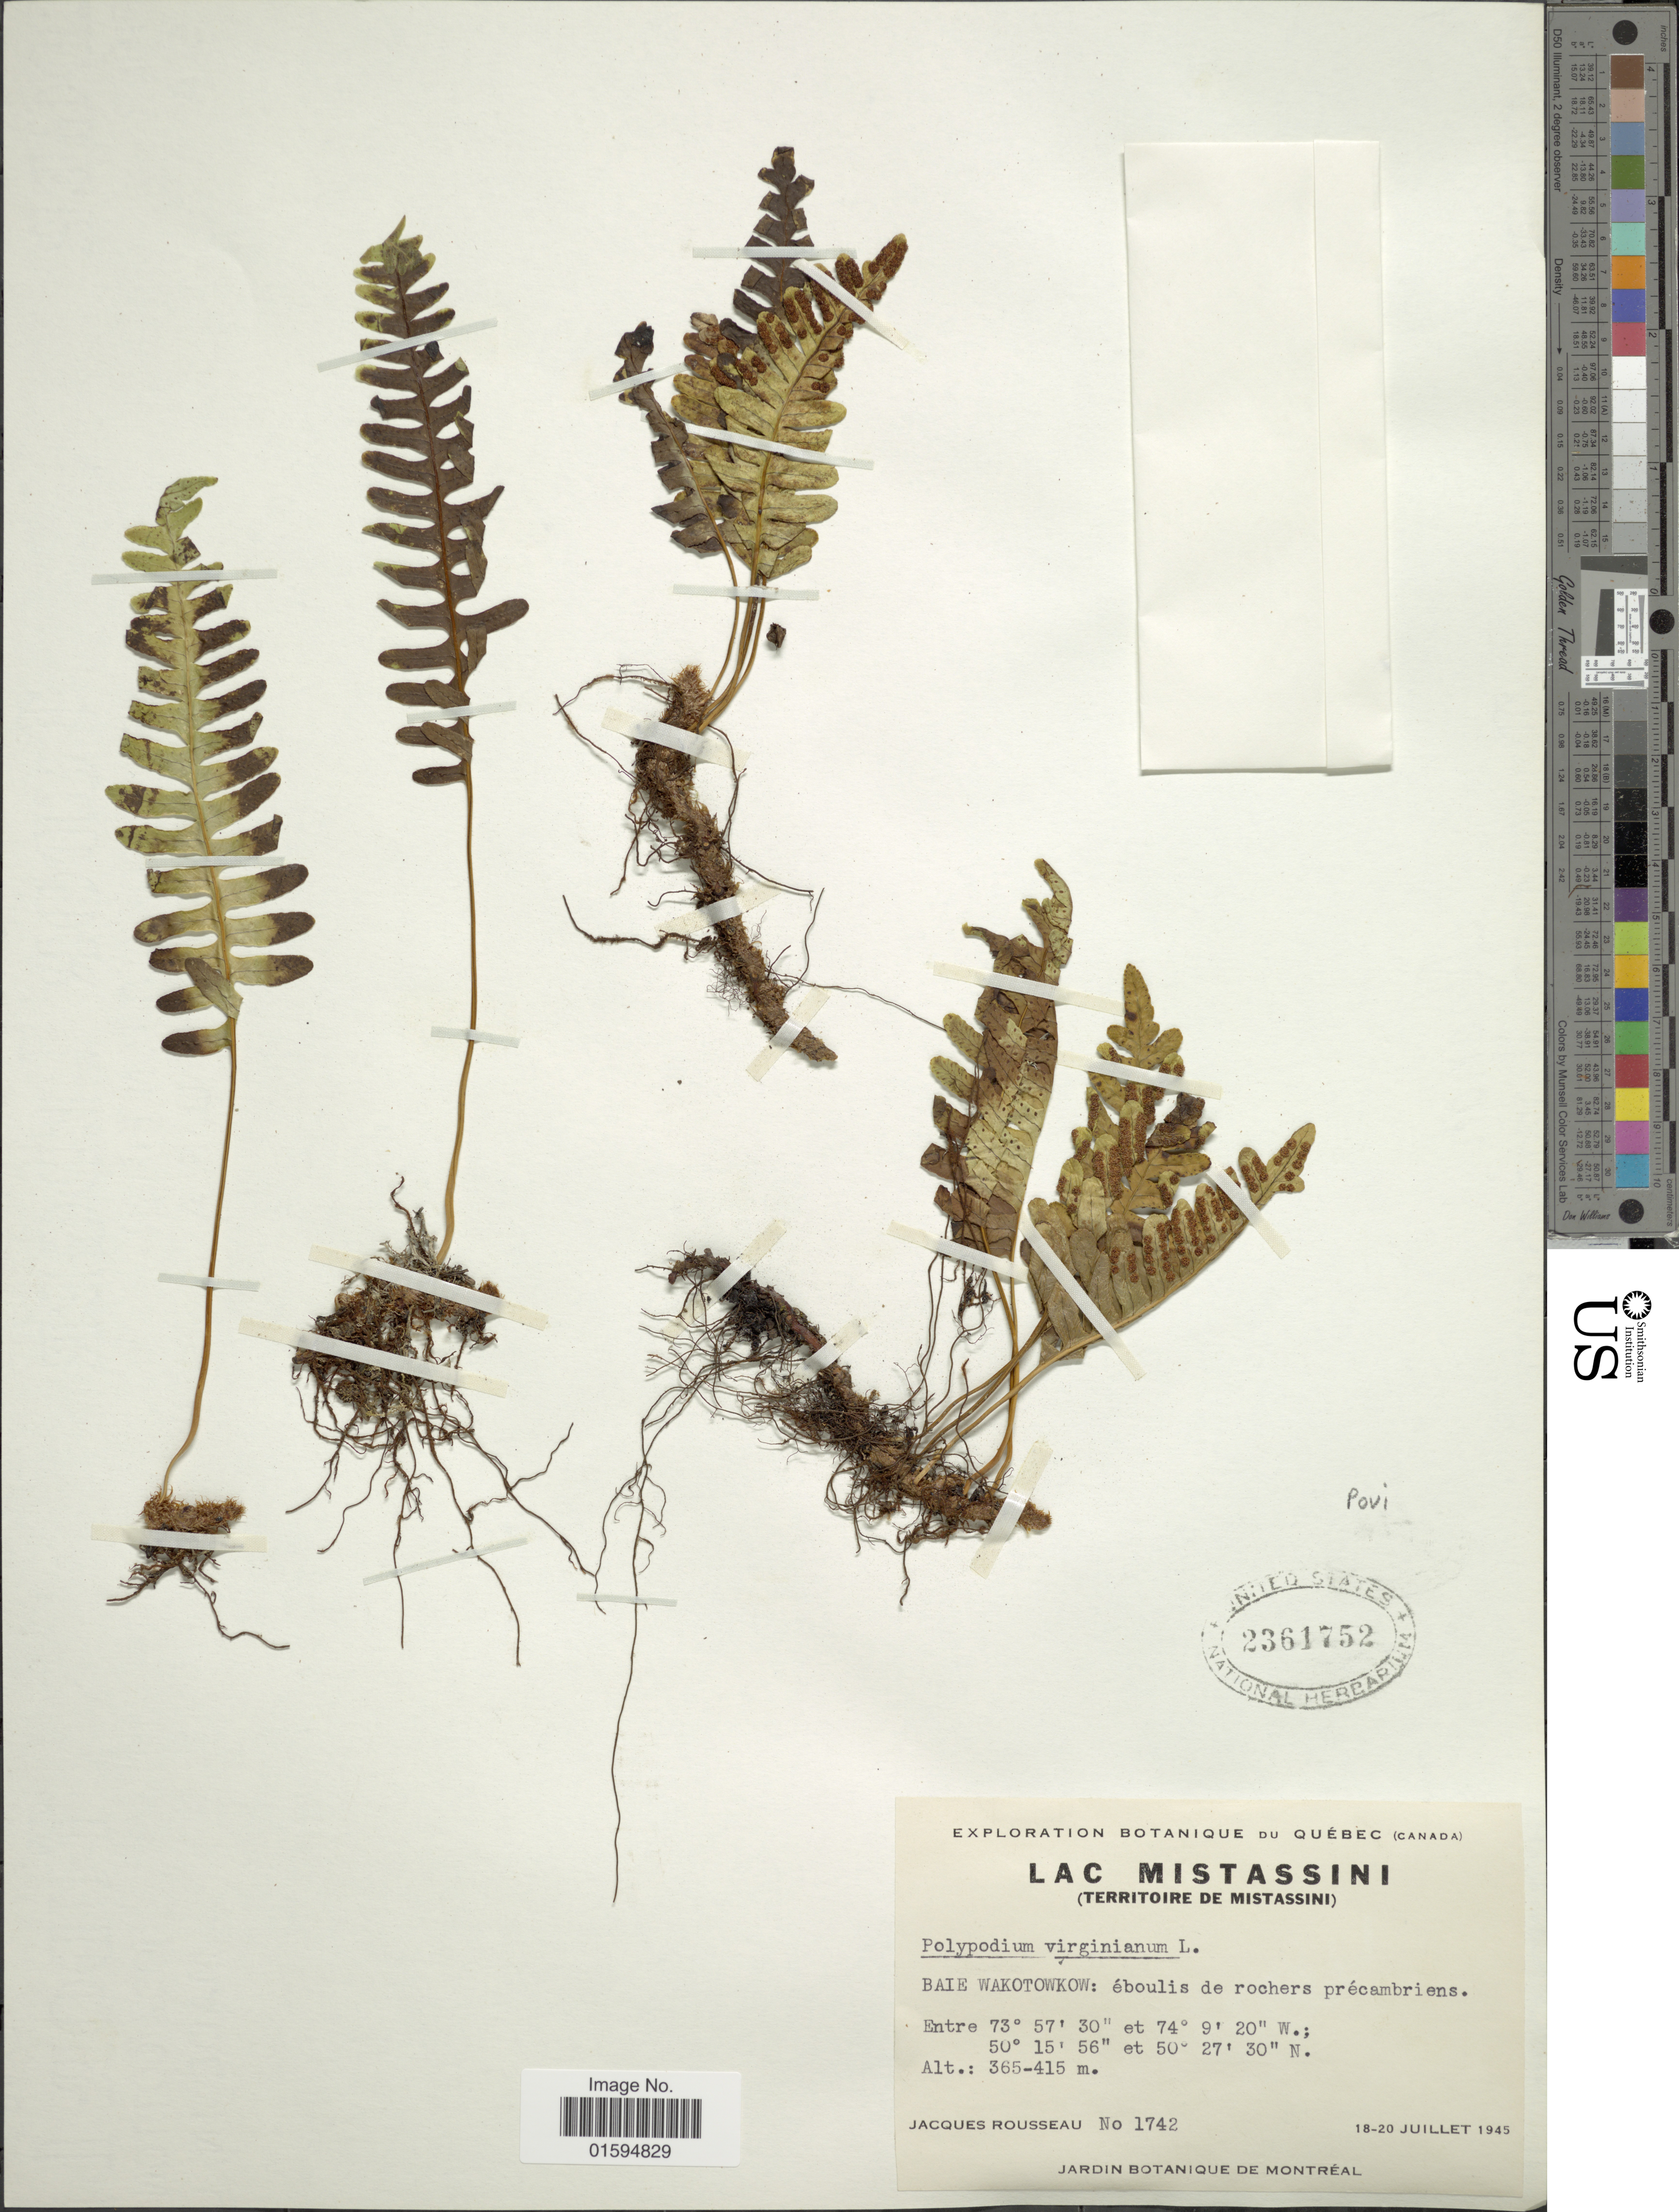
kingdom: Plantae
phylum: Tracheophyta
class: Polypodiopsida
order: Polypodiales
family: Polypodiaceae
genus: Polypodium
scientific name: Polypodium virginianum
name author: L.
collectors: J. Rousseau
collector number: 1742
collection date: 1945-07-18/1945-07-20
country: Canada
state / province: Quebec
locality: Lac Mistassini, ( Territoire de Mistassini) , Baie Wakotowkow: éboulis de rochers précambriens.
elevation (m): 365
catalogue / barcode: US 2361752